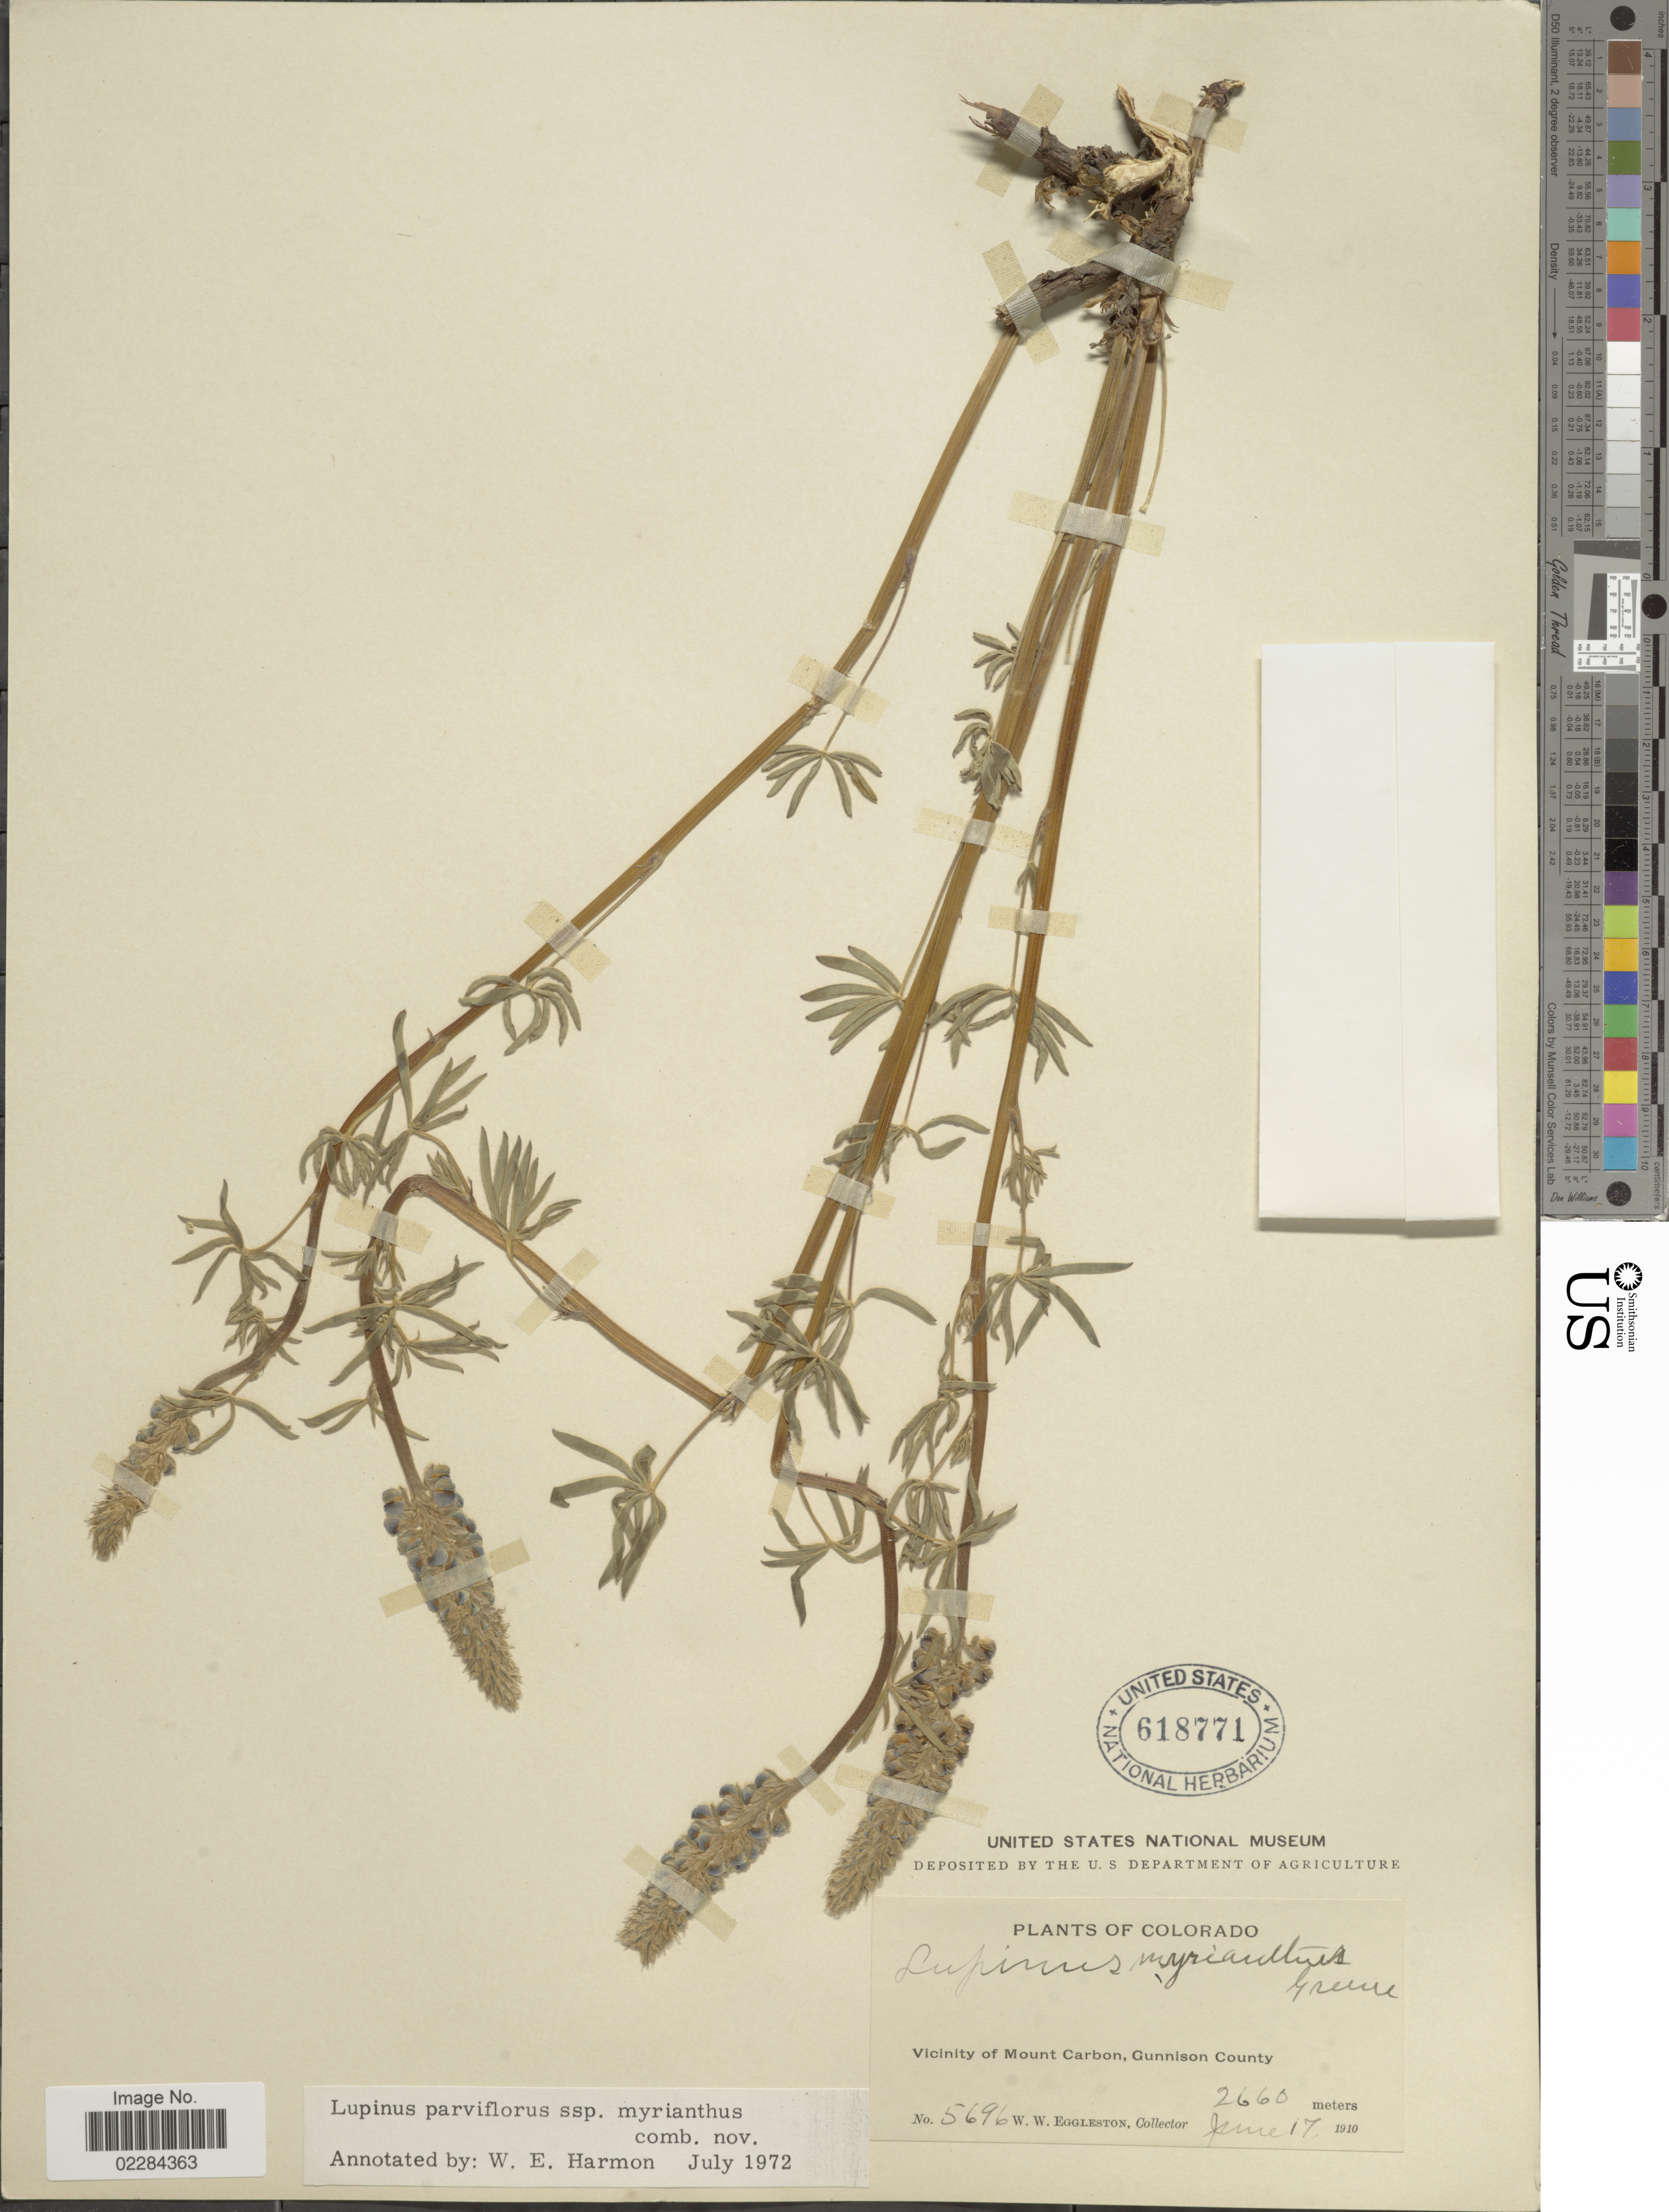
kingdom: Plantae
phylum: Tracheophyta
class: Magnoliopsida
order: Fabales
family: Fabaceae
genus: Lupinus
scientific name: Lupinus argenteus var. myrianthus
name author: (Greene) Isley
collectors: W. W. Eggleston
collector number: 5696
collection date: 1910-06-17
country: United States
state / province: Colorado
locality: Vicinity of Mount Carbon, Gunnison County.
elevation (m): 2660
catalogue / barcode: US 618771